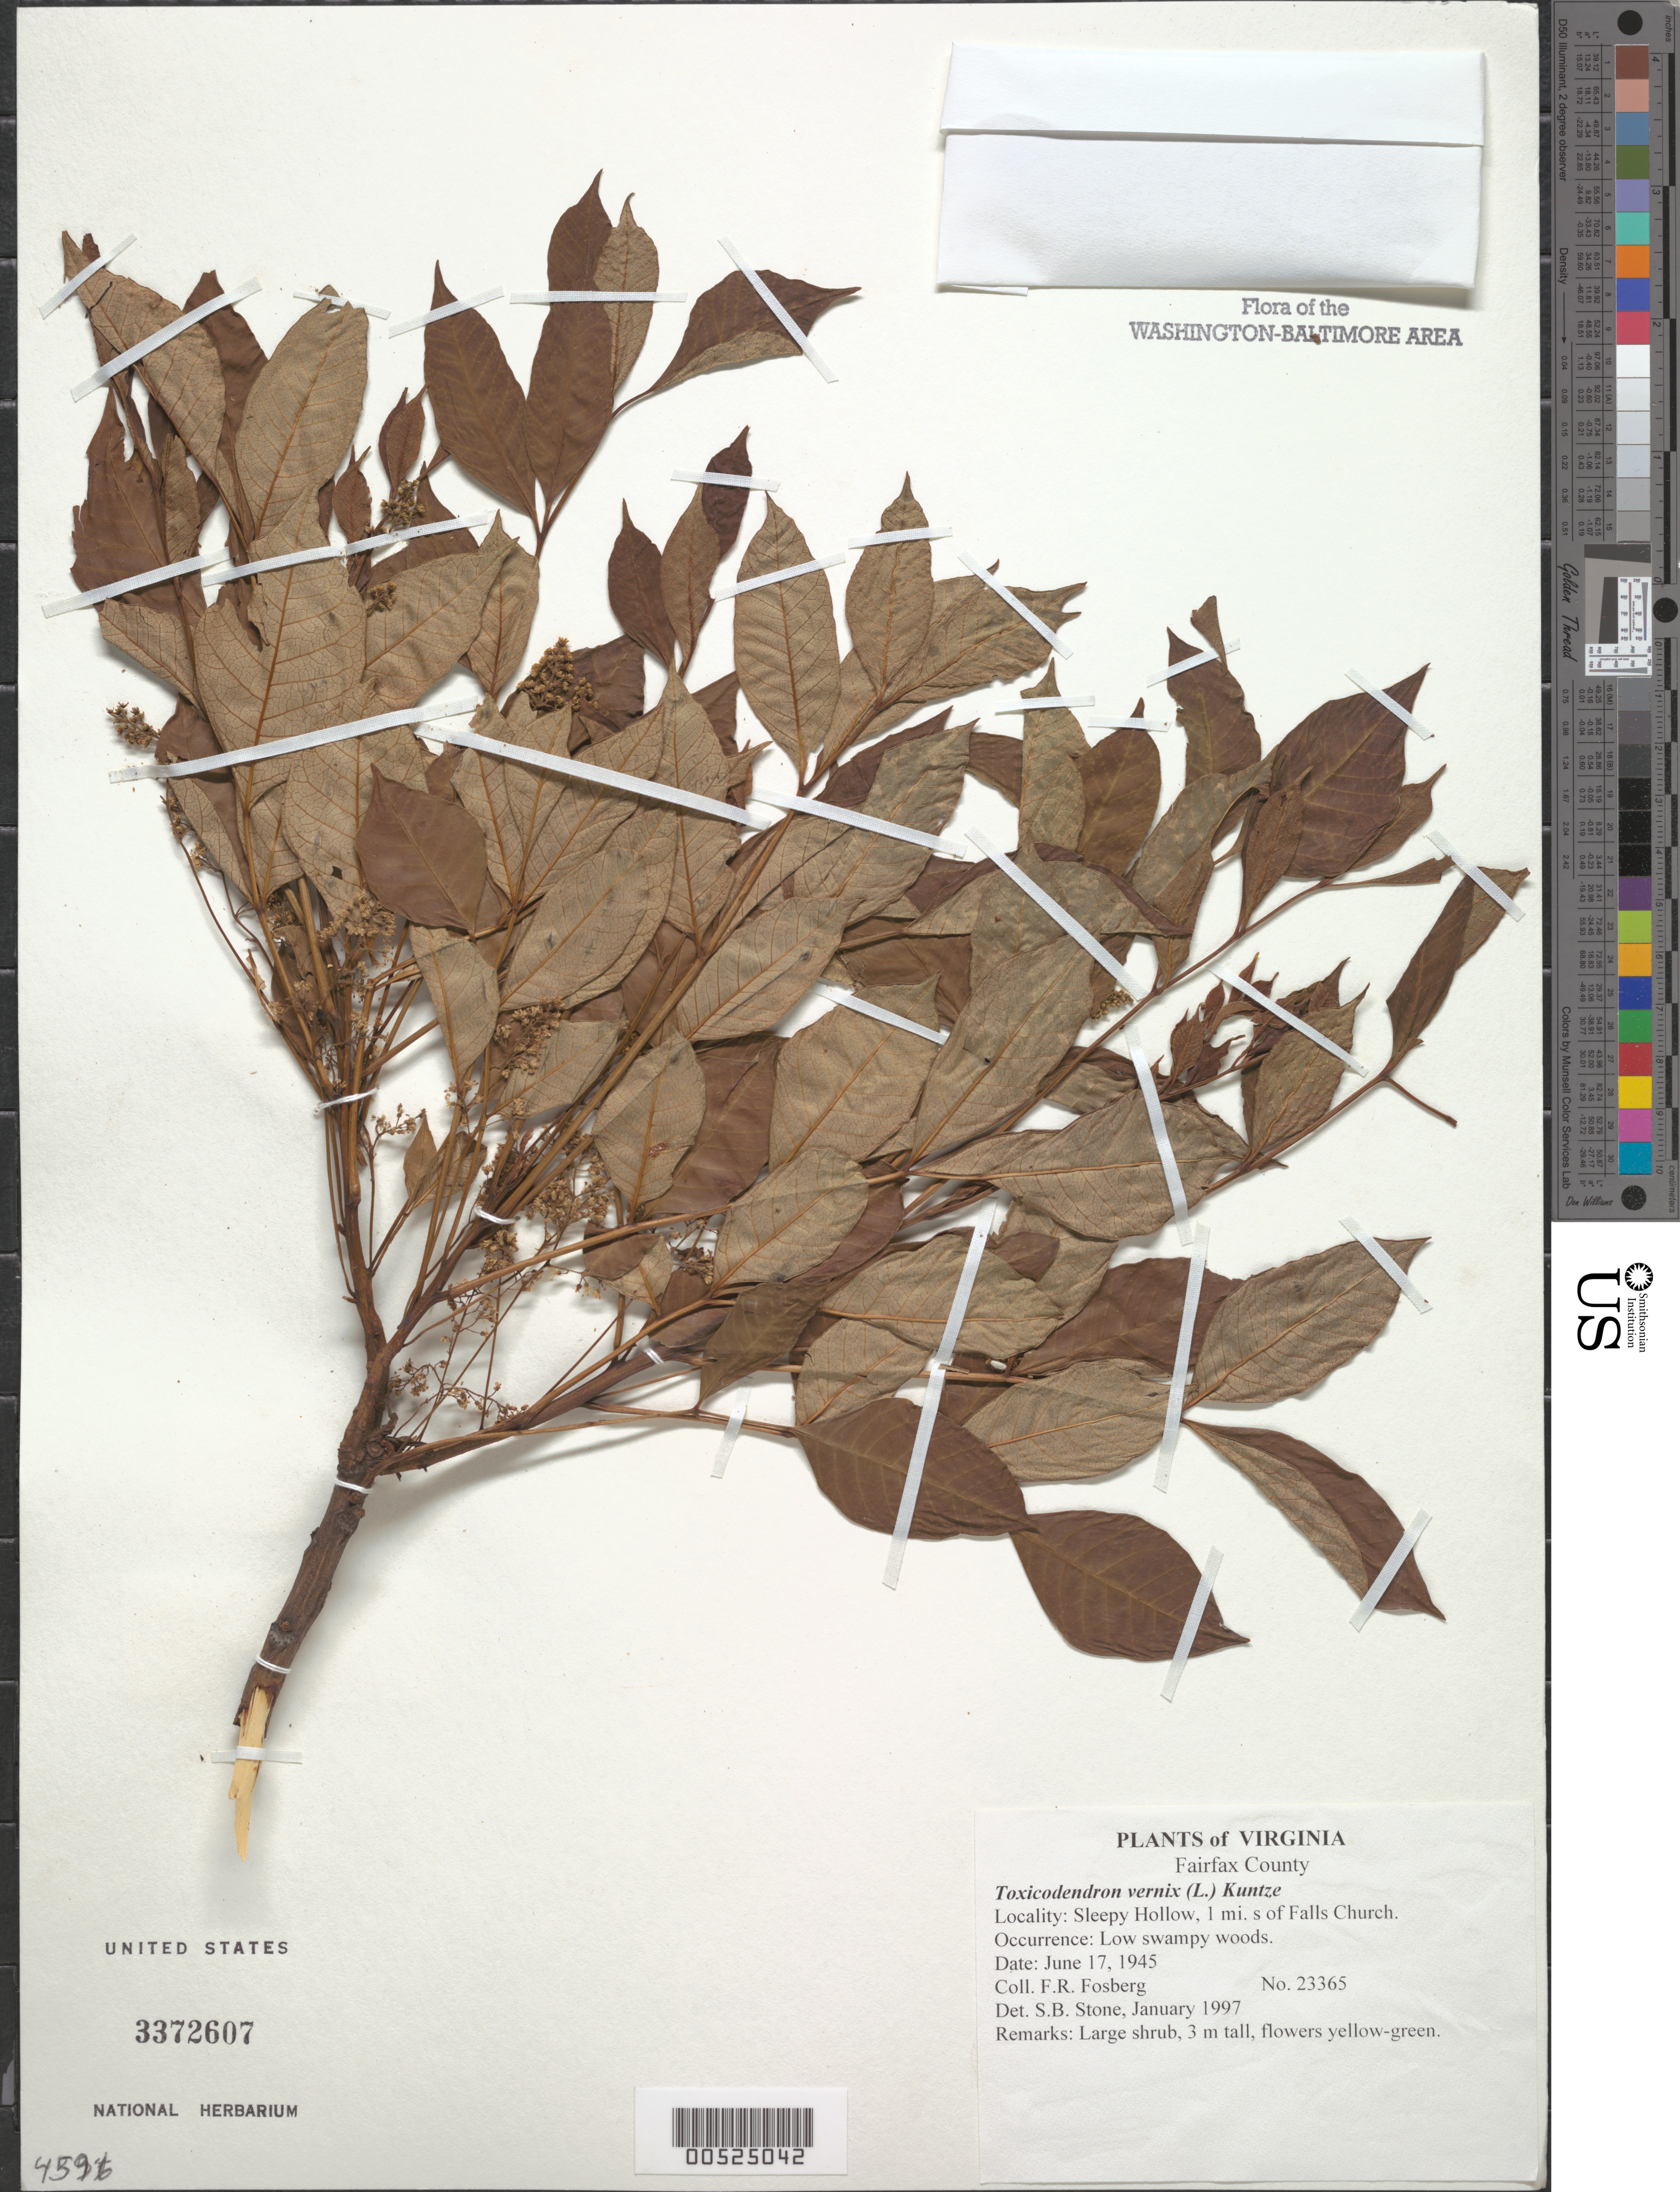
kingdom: Plantae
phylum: Tracheophyta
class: Magnoliopsida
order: Sapindales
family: Anacardiaceae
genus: Toxicodendron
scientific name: Toxicodendron vernix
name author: (L.) Kuntze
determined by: Stone, S. B.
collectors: F. R. Fosberg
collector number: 23365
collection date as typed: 17 Jun 1945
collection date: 1945-06-17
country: United States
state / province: Virginia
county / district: Fairfax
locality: Sleepy Hollow, 1 mi. S of Falls Church.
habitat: Low swampy woods.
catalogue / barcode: US 3372607